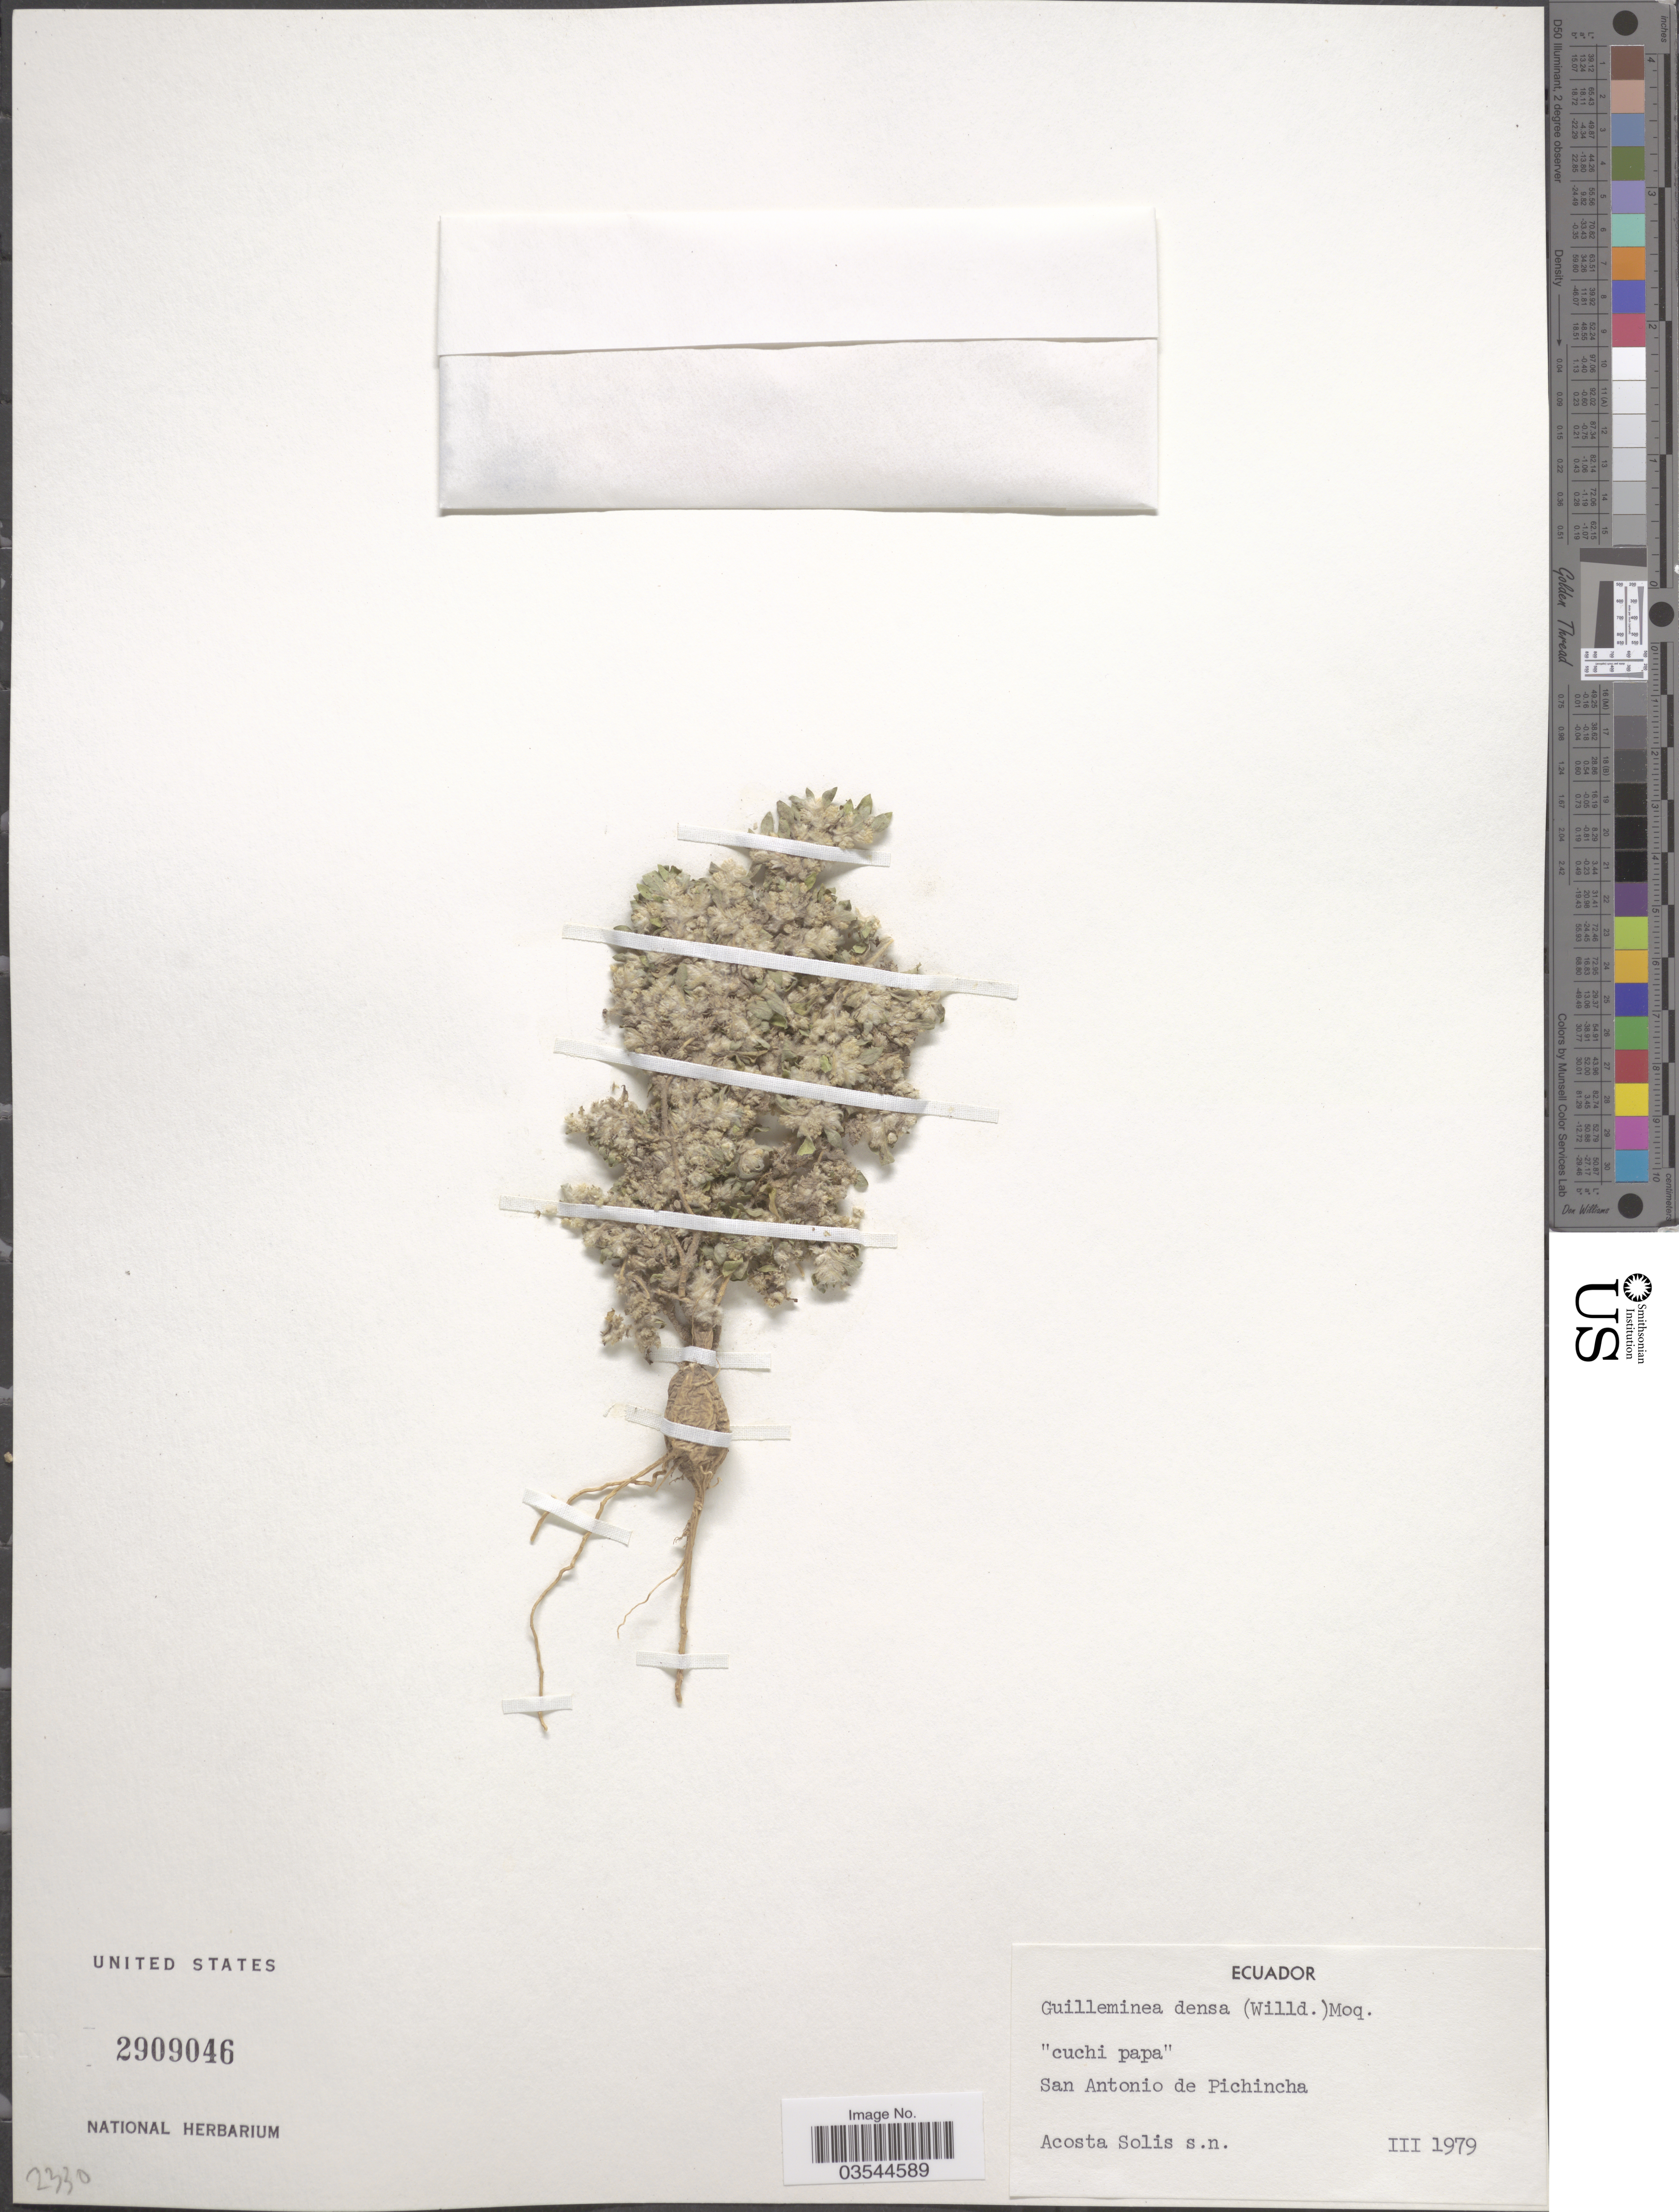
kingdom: Plantae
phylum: Tracheophyta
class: Magnoliopsida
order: Caryophyllales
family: Amaranthaceae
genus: Guilleminea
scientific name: Guilleminea densa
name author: (Humb. & Bonpl. ex Schult.) Moq.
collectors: -- Acosta-Solis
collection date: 1979-03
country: Ecuador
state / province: Pichincha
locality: San Antonio de Pichincha.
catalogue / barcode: US 2909046